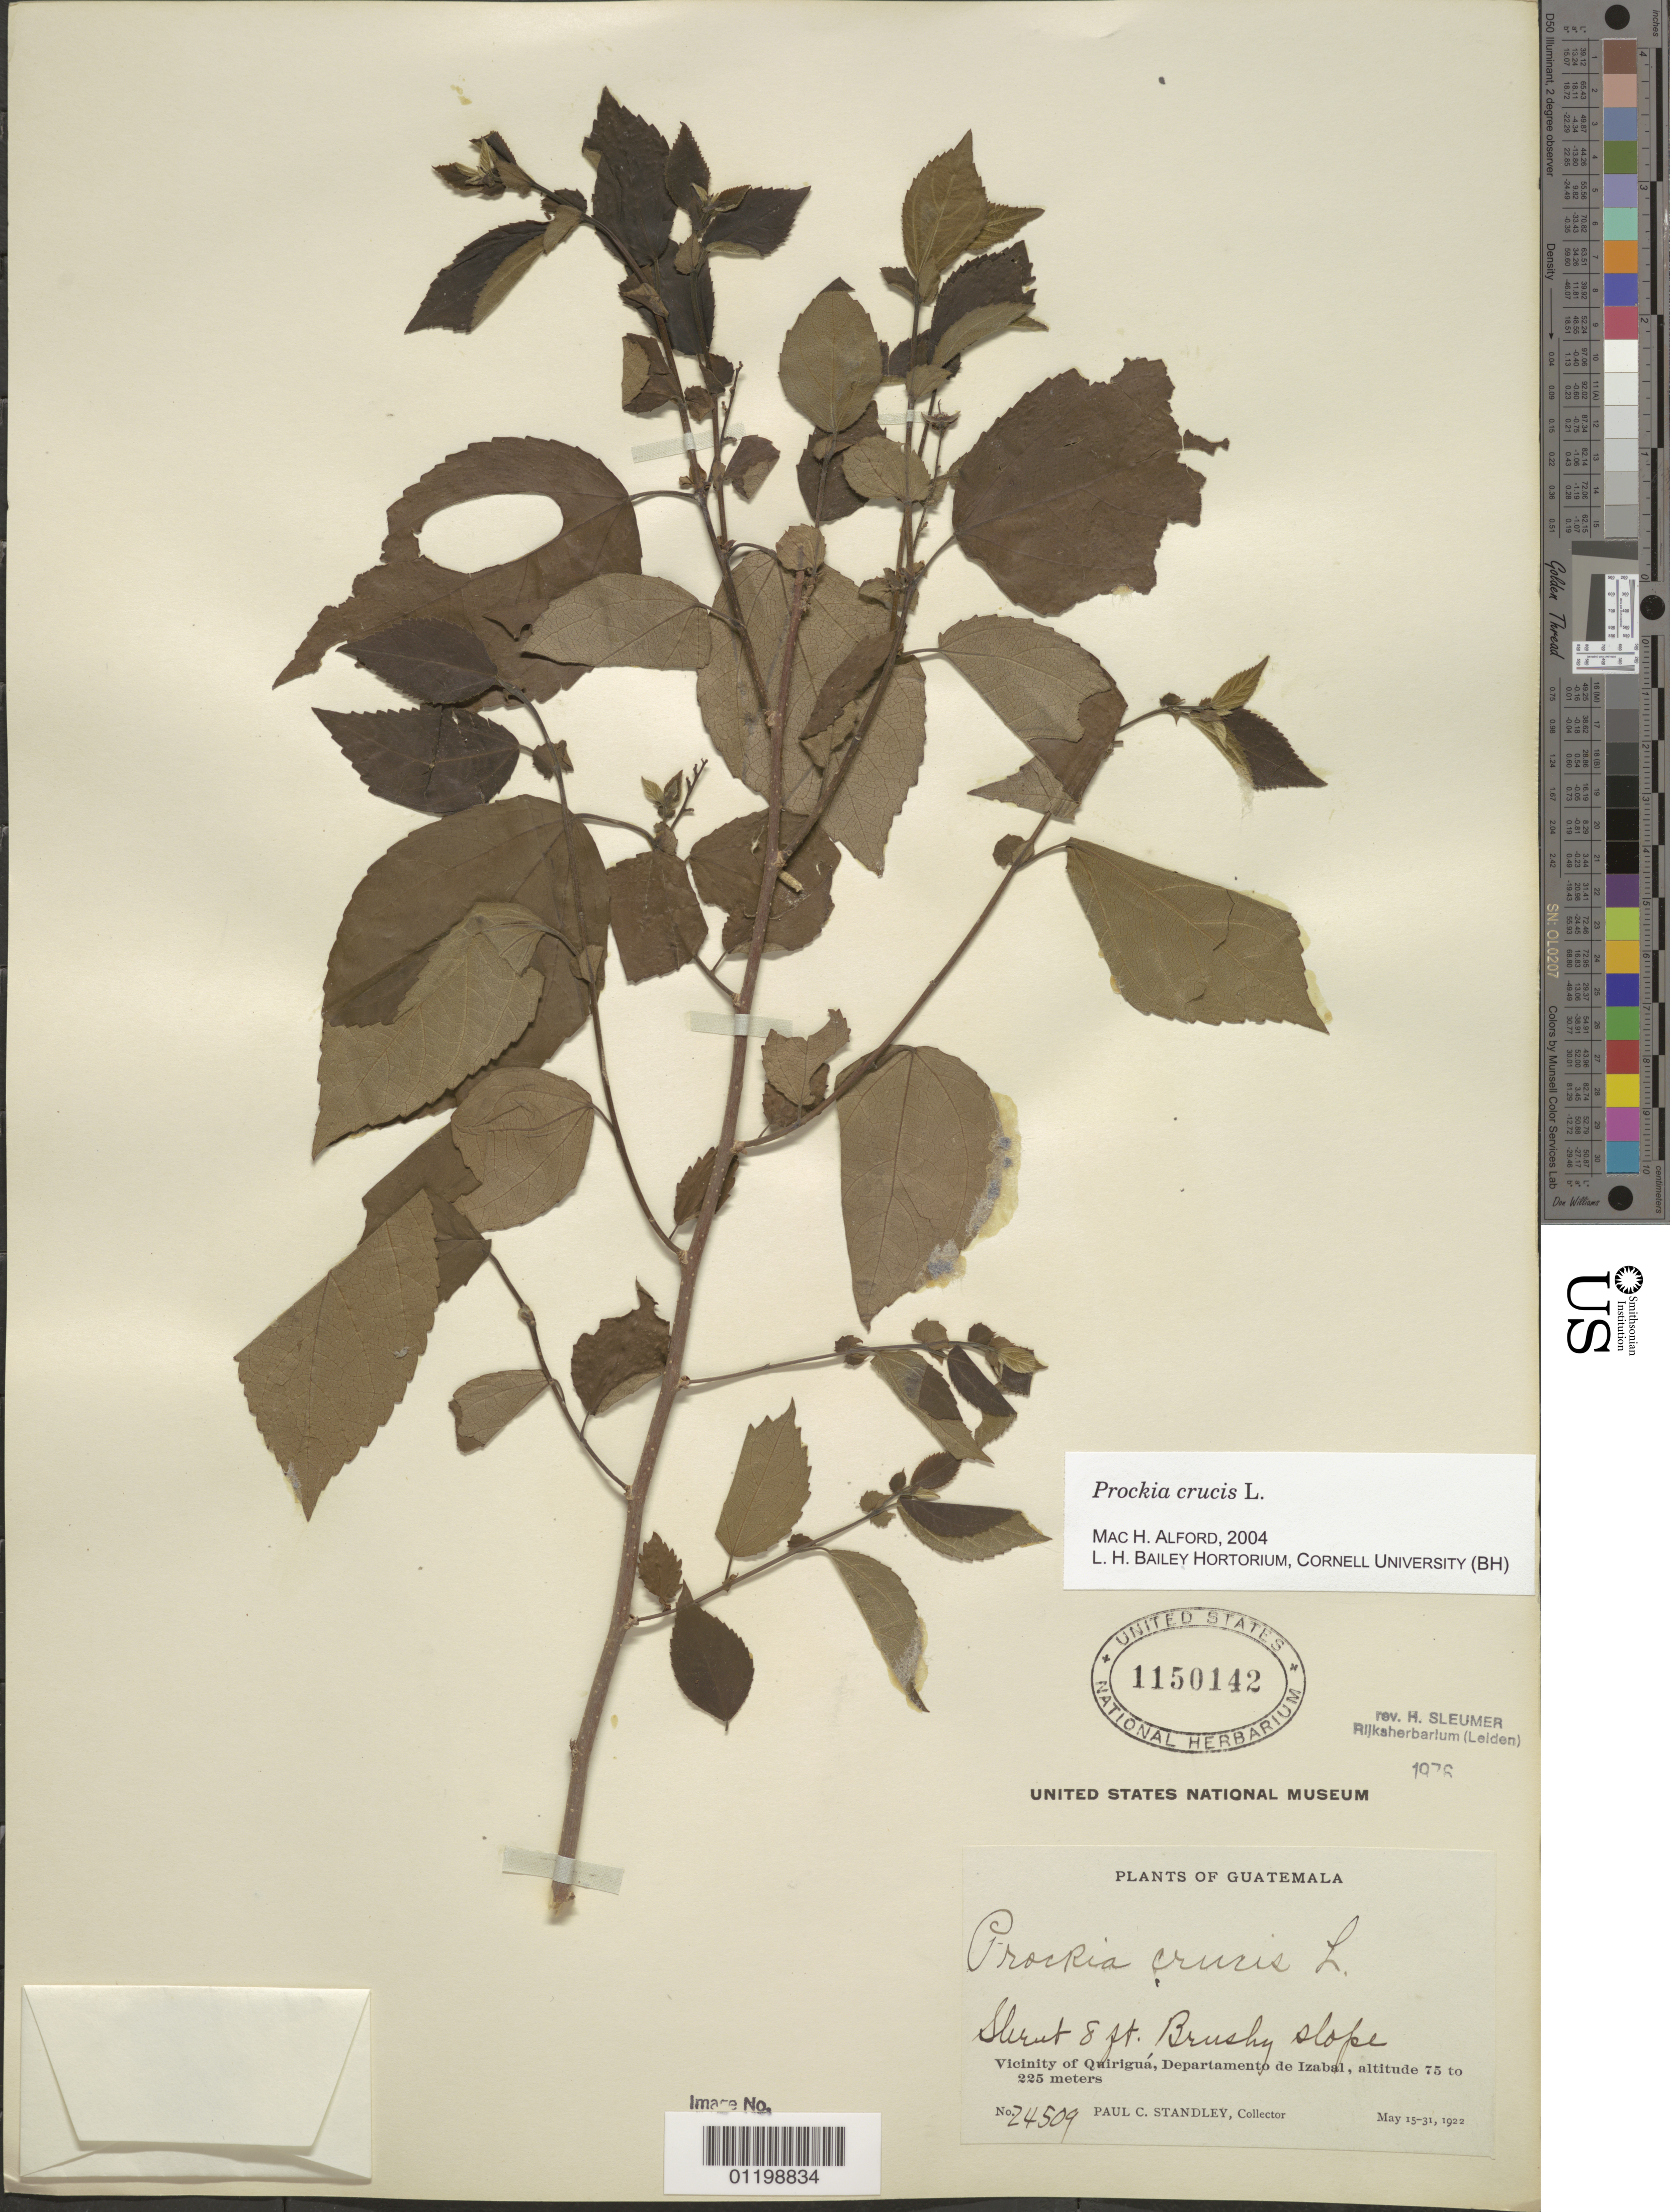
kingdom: Plantae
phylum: Tracheophyta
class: Magnoliopsida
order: Malpighiales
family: Salicaceae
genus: Prockia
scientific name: Prockia crucis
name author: P. Browne ex L.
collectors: P. C. Standley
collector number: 24509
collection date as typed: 15 May 1922 to 31 Mar 1922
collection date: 1922-03-31/1922-05-15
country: Guatemala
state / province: Izabal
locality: Vicinity of Quiriguá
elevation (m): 75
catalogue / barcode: US 1150142